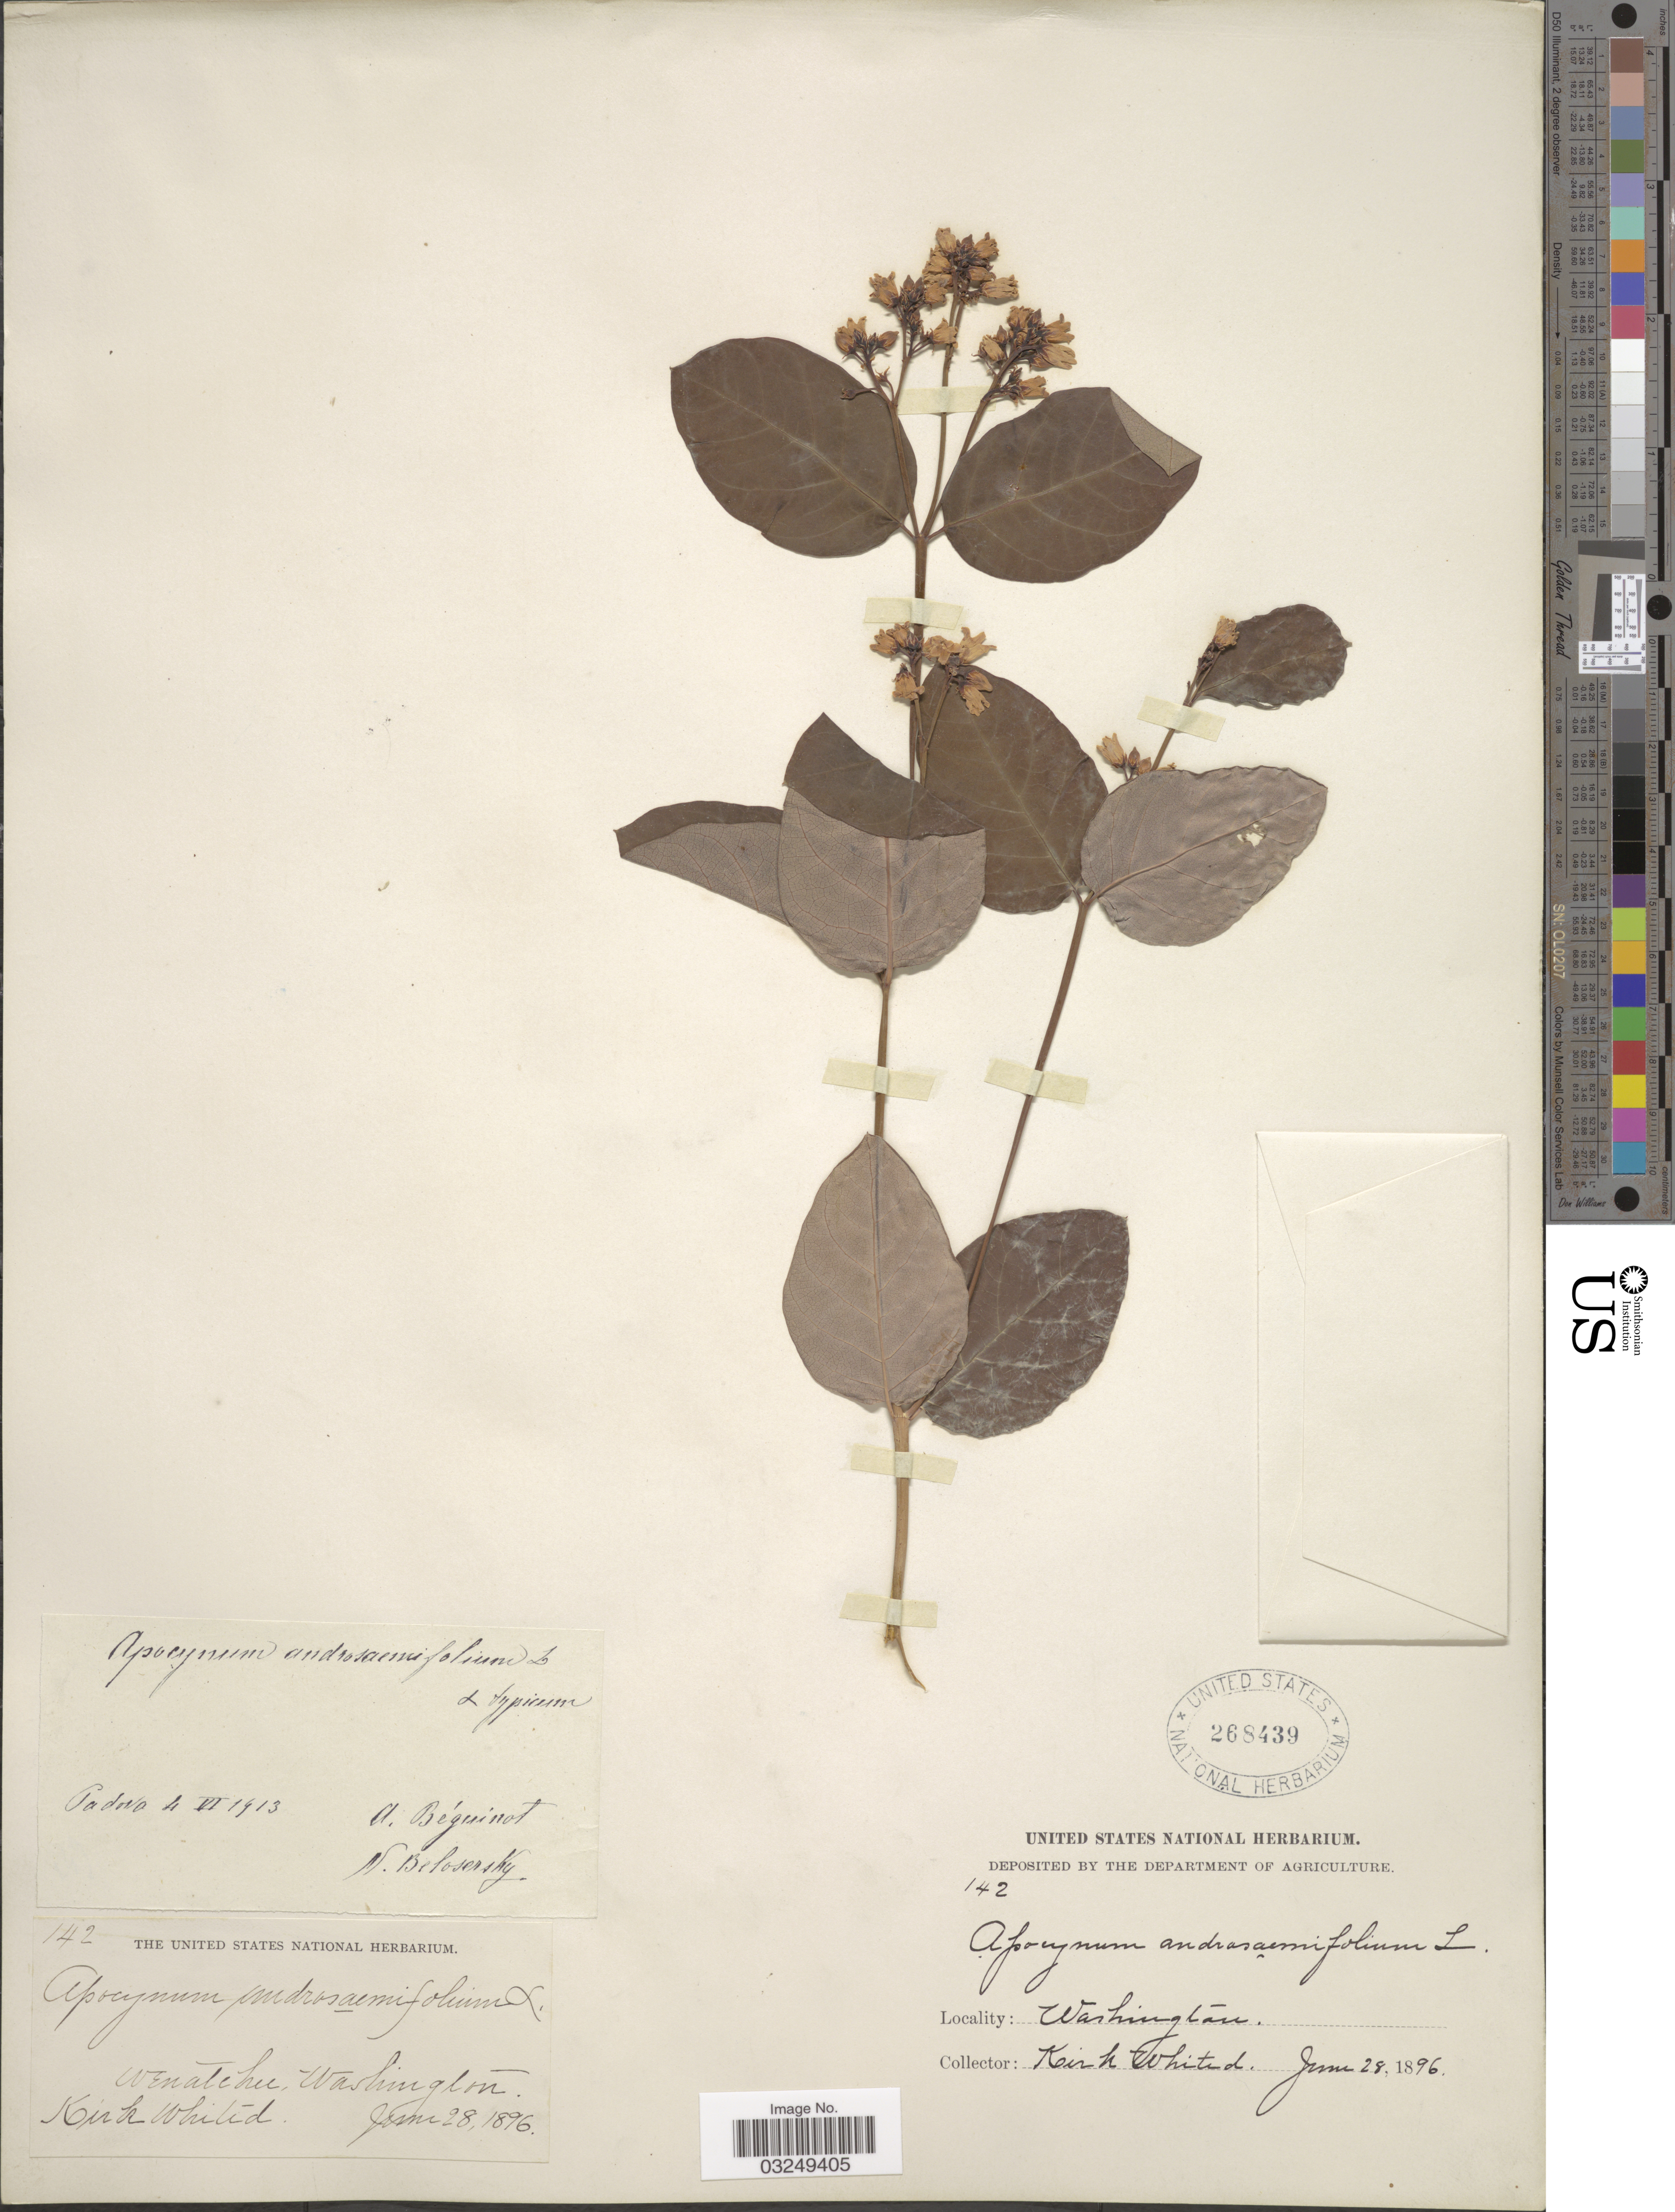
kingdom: Plantae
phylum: Tracheophyta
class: Magnoliopsida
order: Gentianales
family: Apocynaceae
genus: Apocynum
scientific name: Apocynum androsaemifolium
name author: L.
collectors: K. Whited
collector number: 142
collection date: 1896-06-28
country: United States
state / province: Washington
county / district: Chelan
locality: Wenatchee.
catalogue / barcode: US 268439